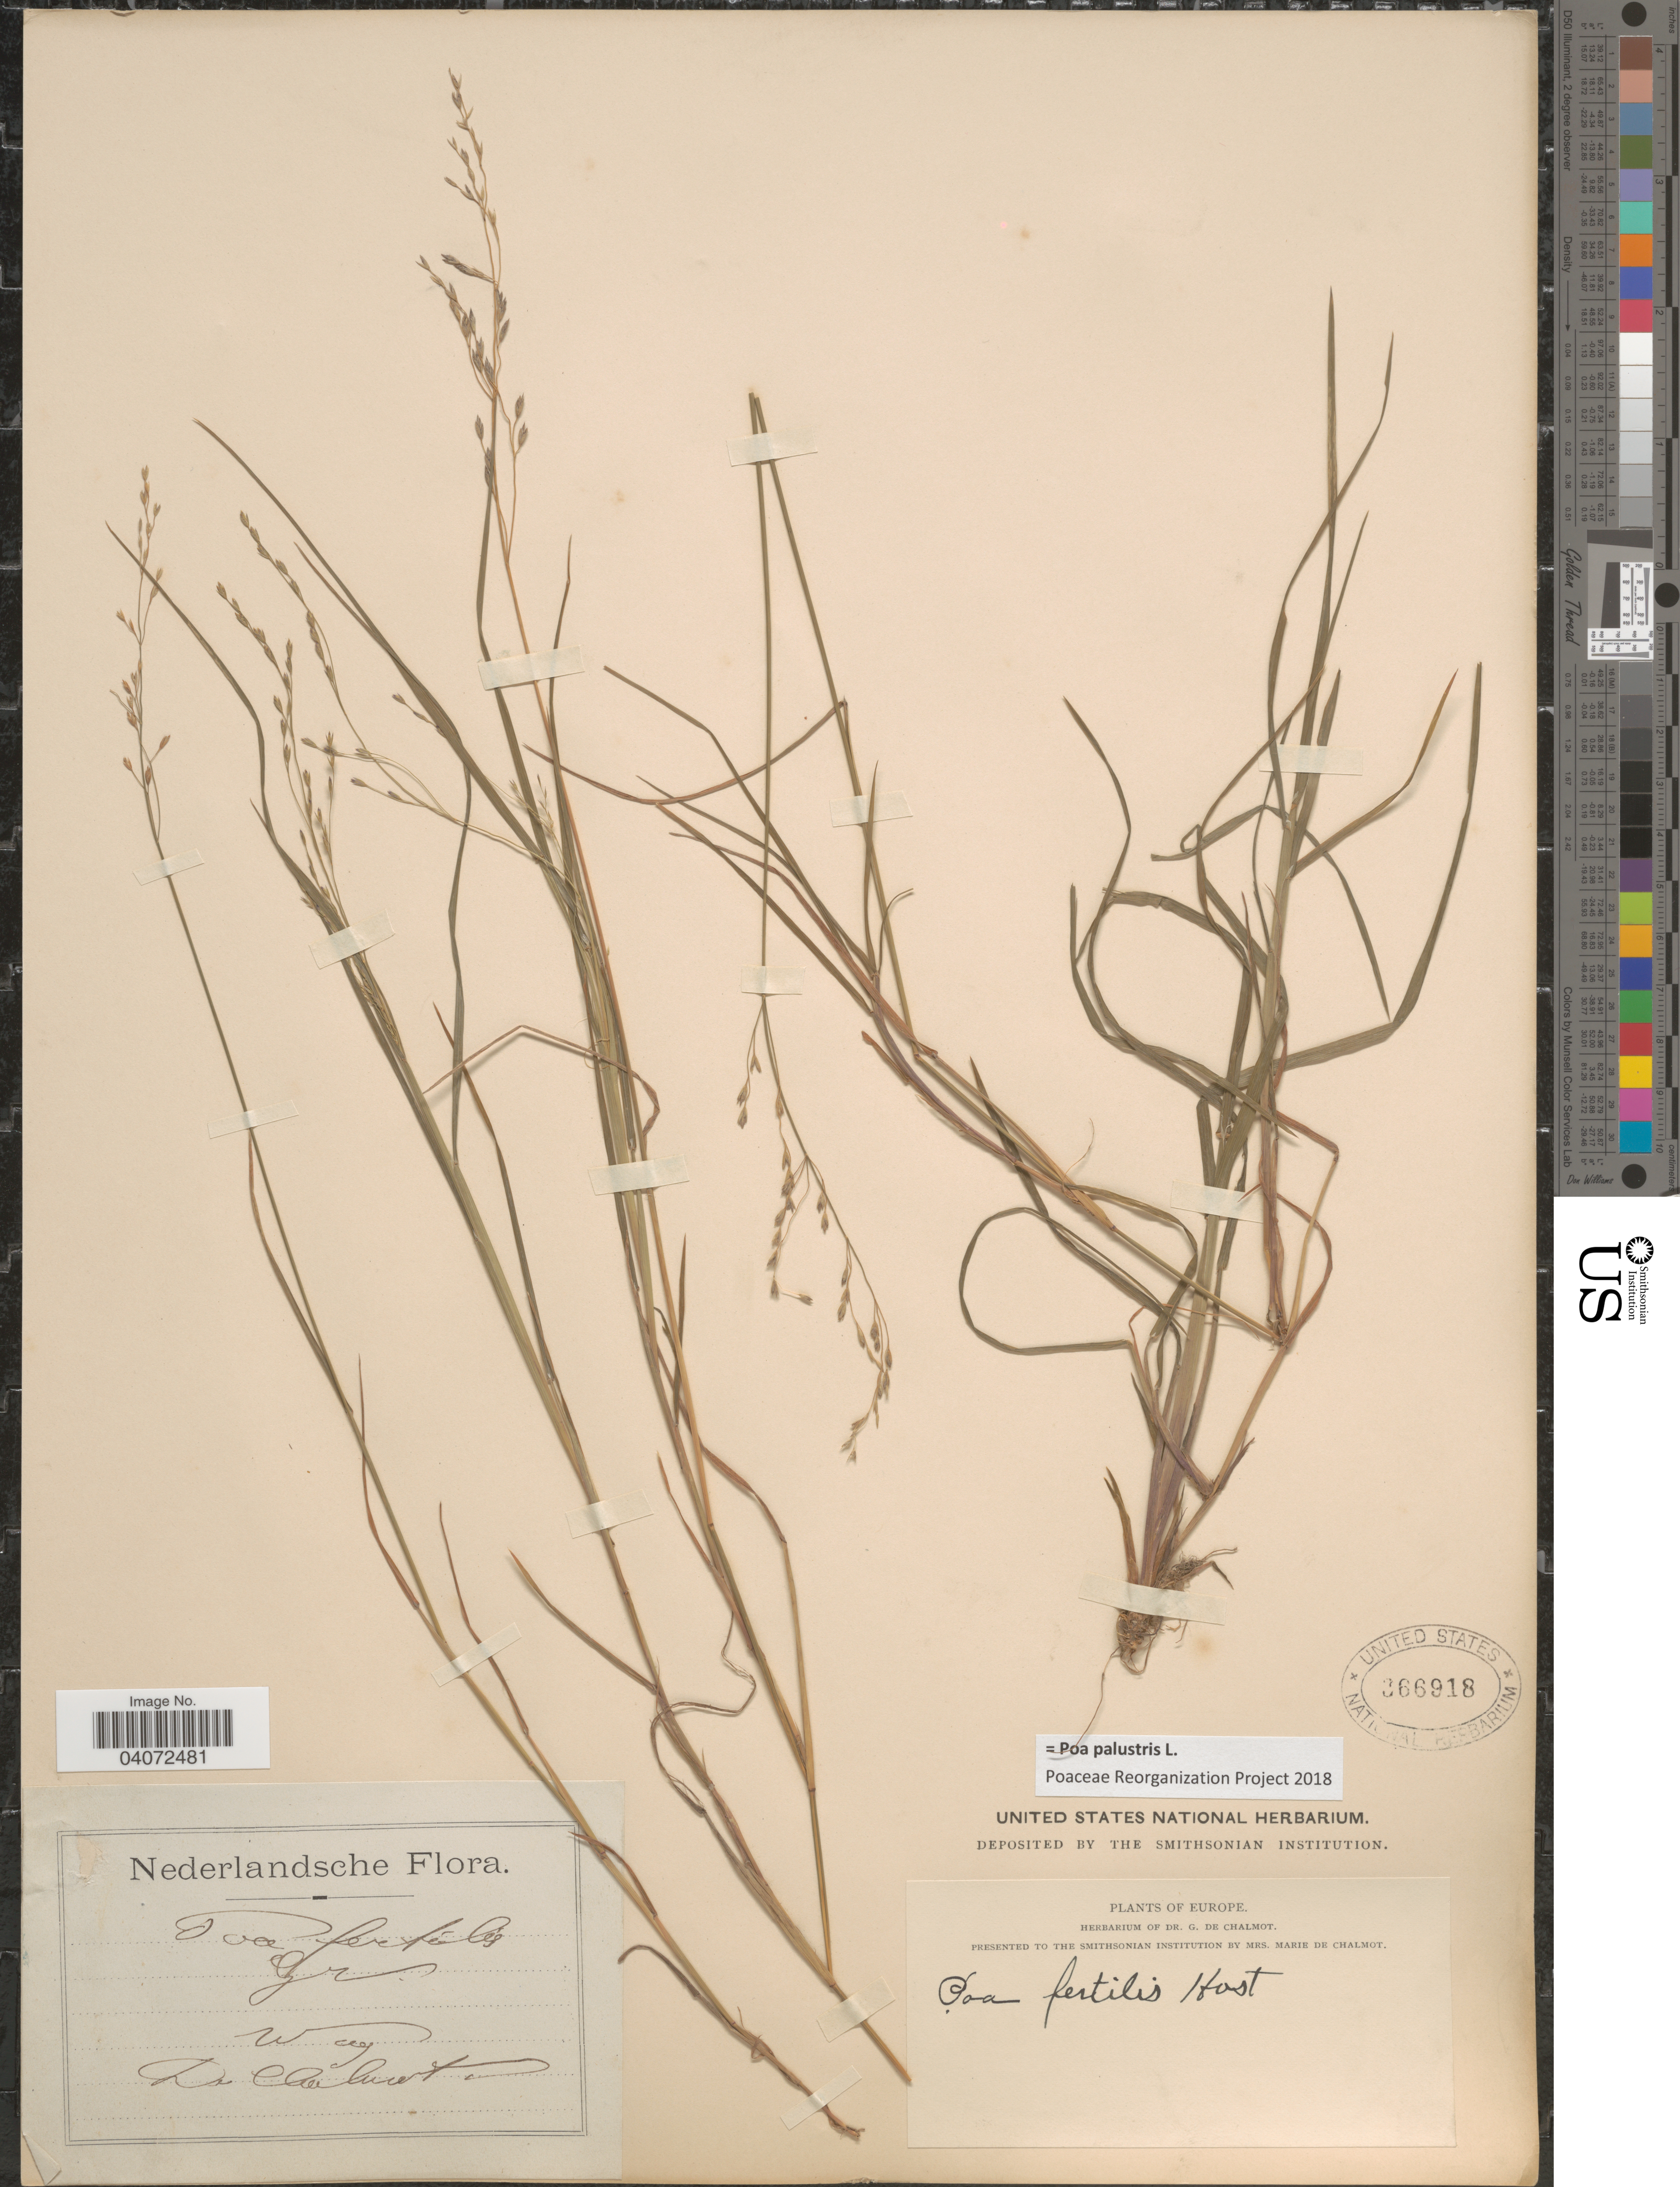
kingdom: Plantae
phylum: Tracheophyta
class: Liliopsida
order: Poales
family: Poaceae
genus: Poa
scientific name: Poa palustris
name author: L.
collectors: G. de Chalmot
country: Netherlands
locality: Wag.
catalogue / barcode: US 366918